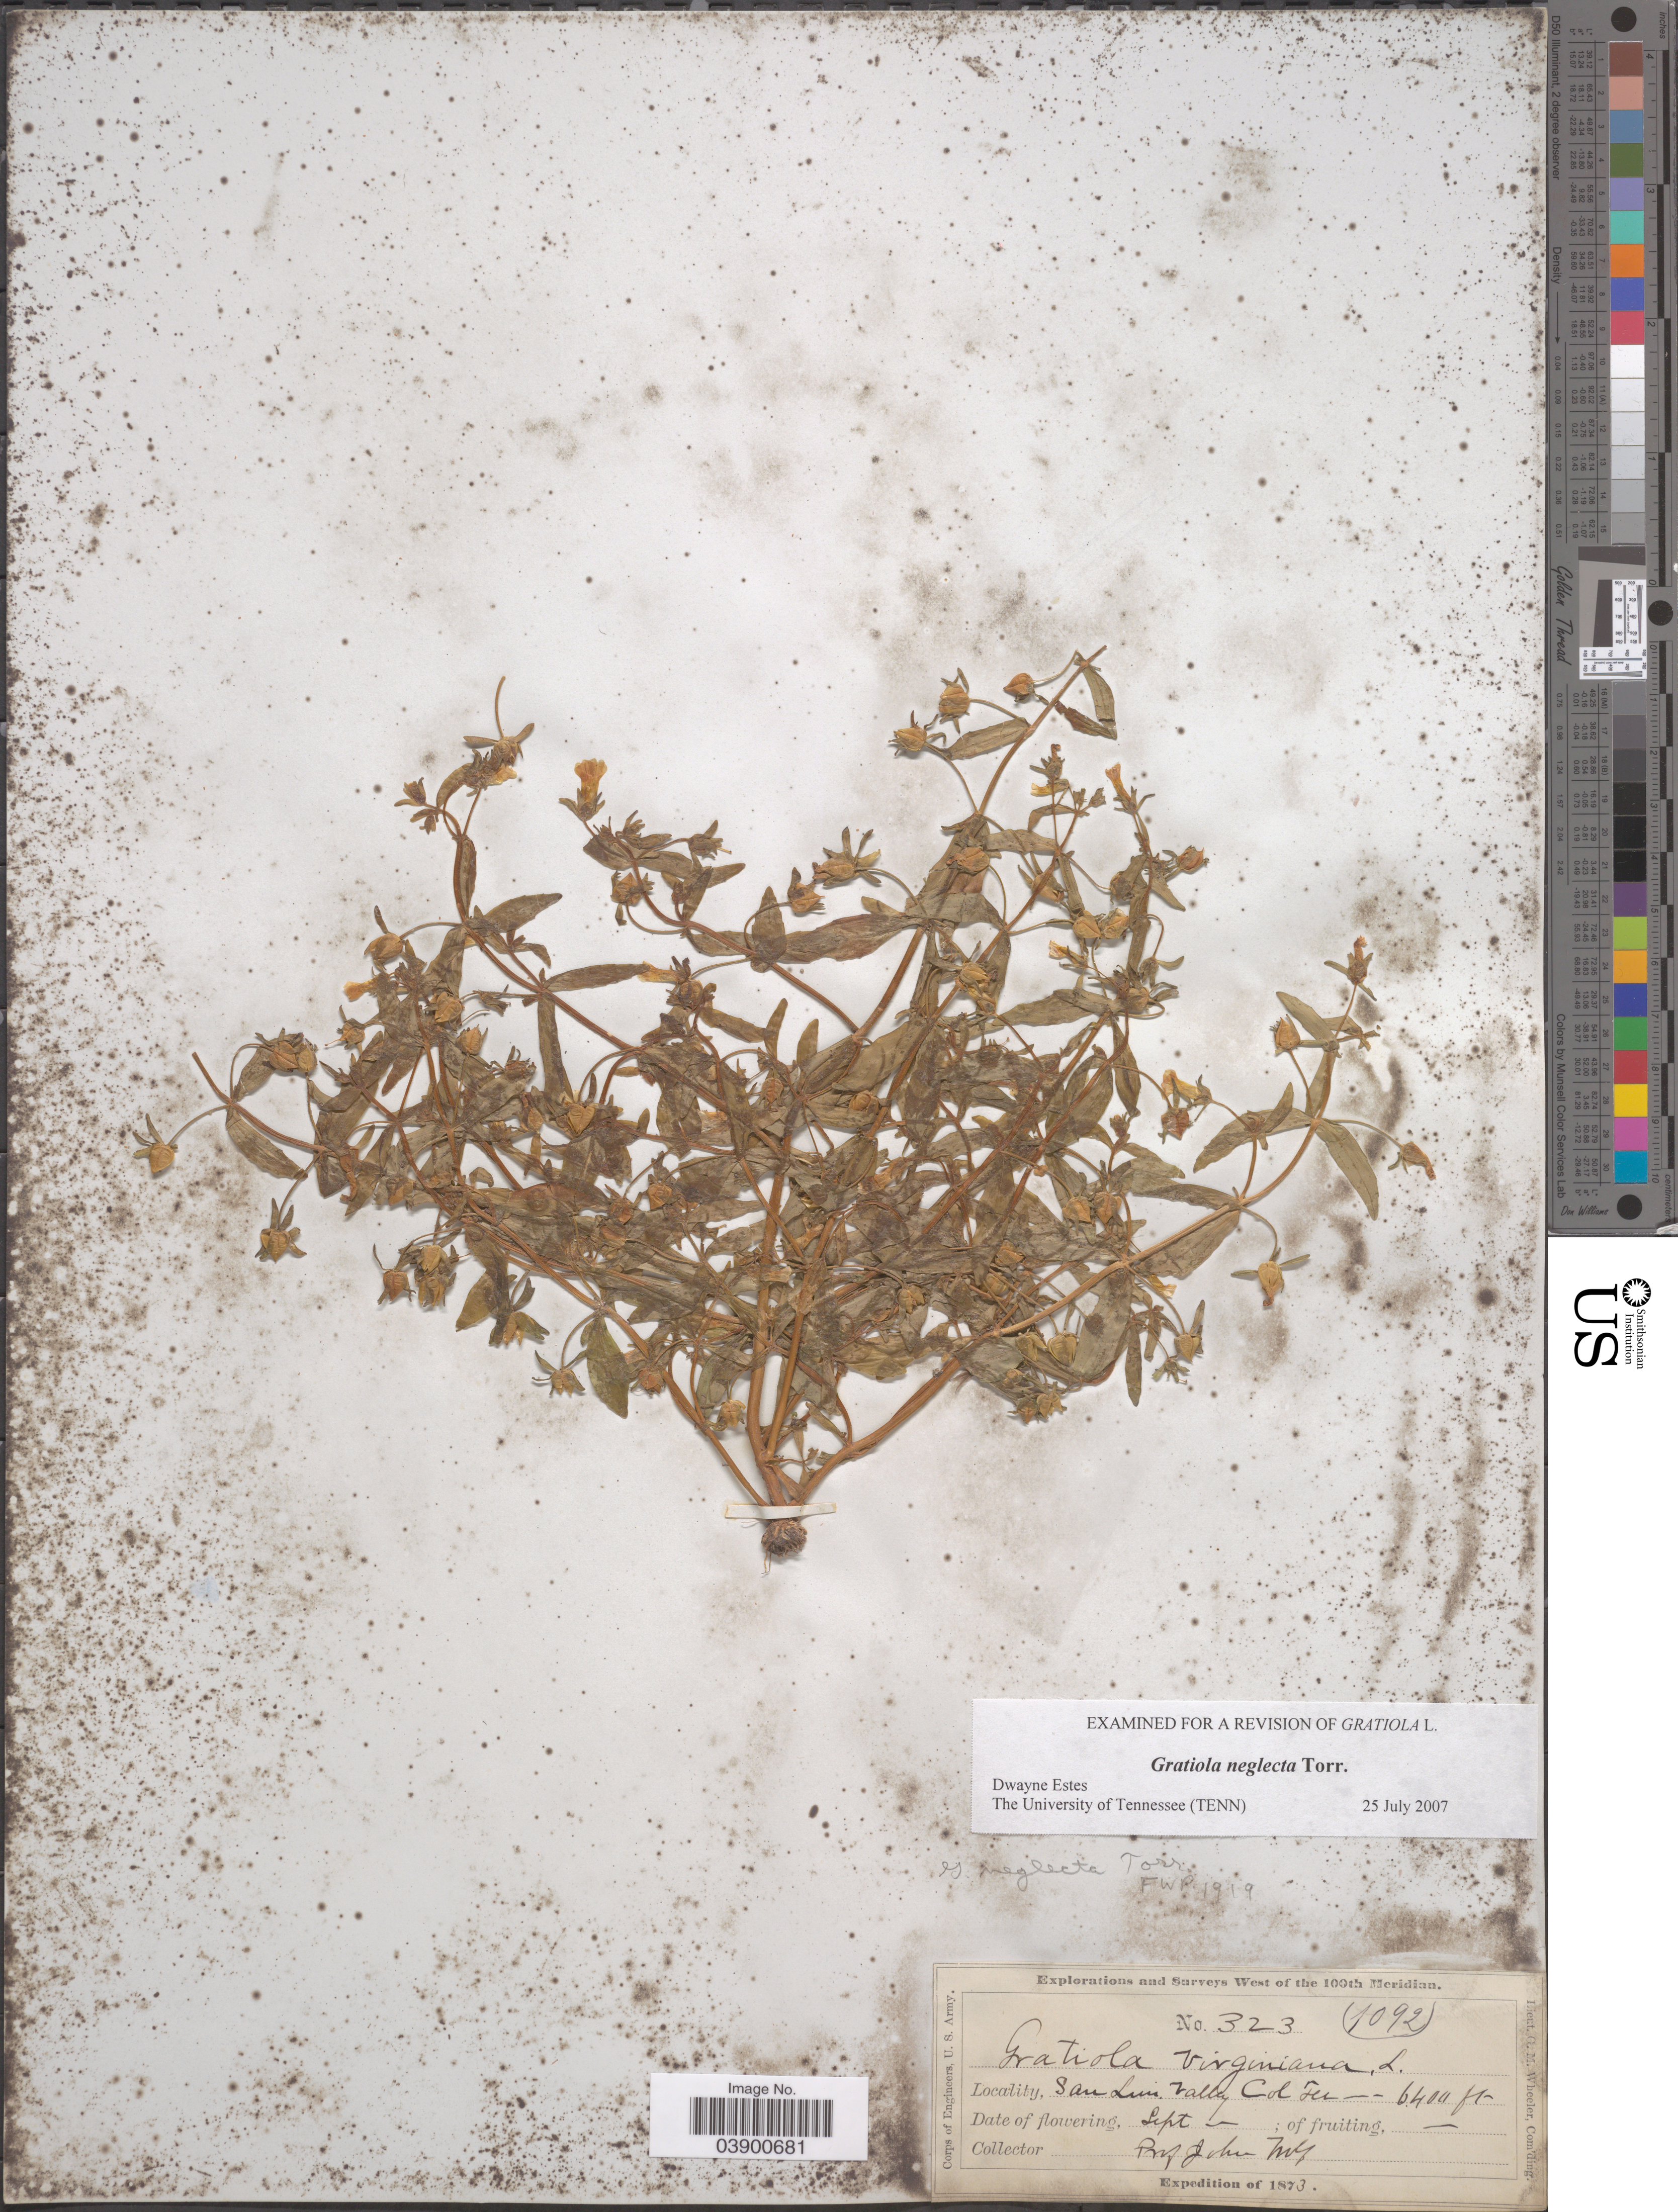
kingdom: Plantae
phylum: Tracheophyta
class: Magnoliopsida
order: Lamiales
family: Plantaginaceae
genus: Gratiola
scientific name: Gratiola neglecta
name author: Torr.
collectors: J. Wolf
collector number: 323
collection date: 1873-09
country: United States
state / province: Colorado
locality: San Luis Valley.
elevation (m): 1951